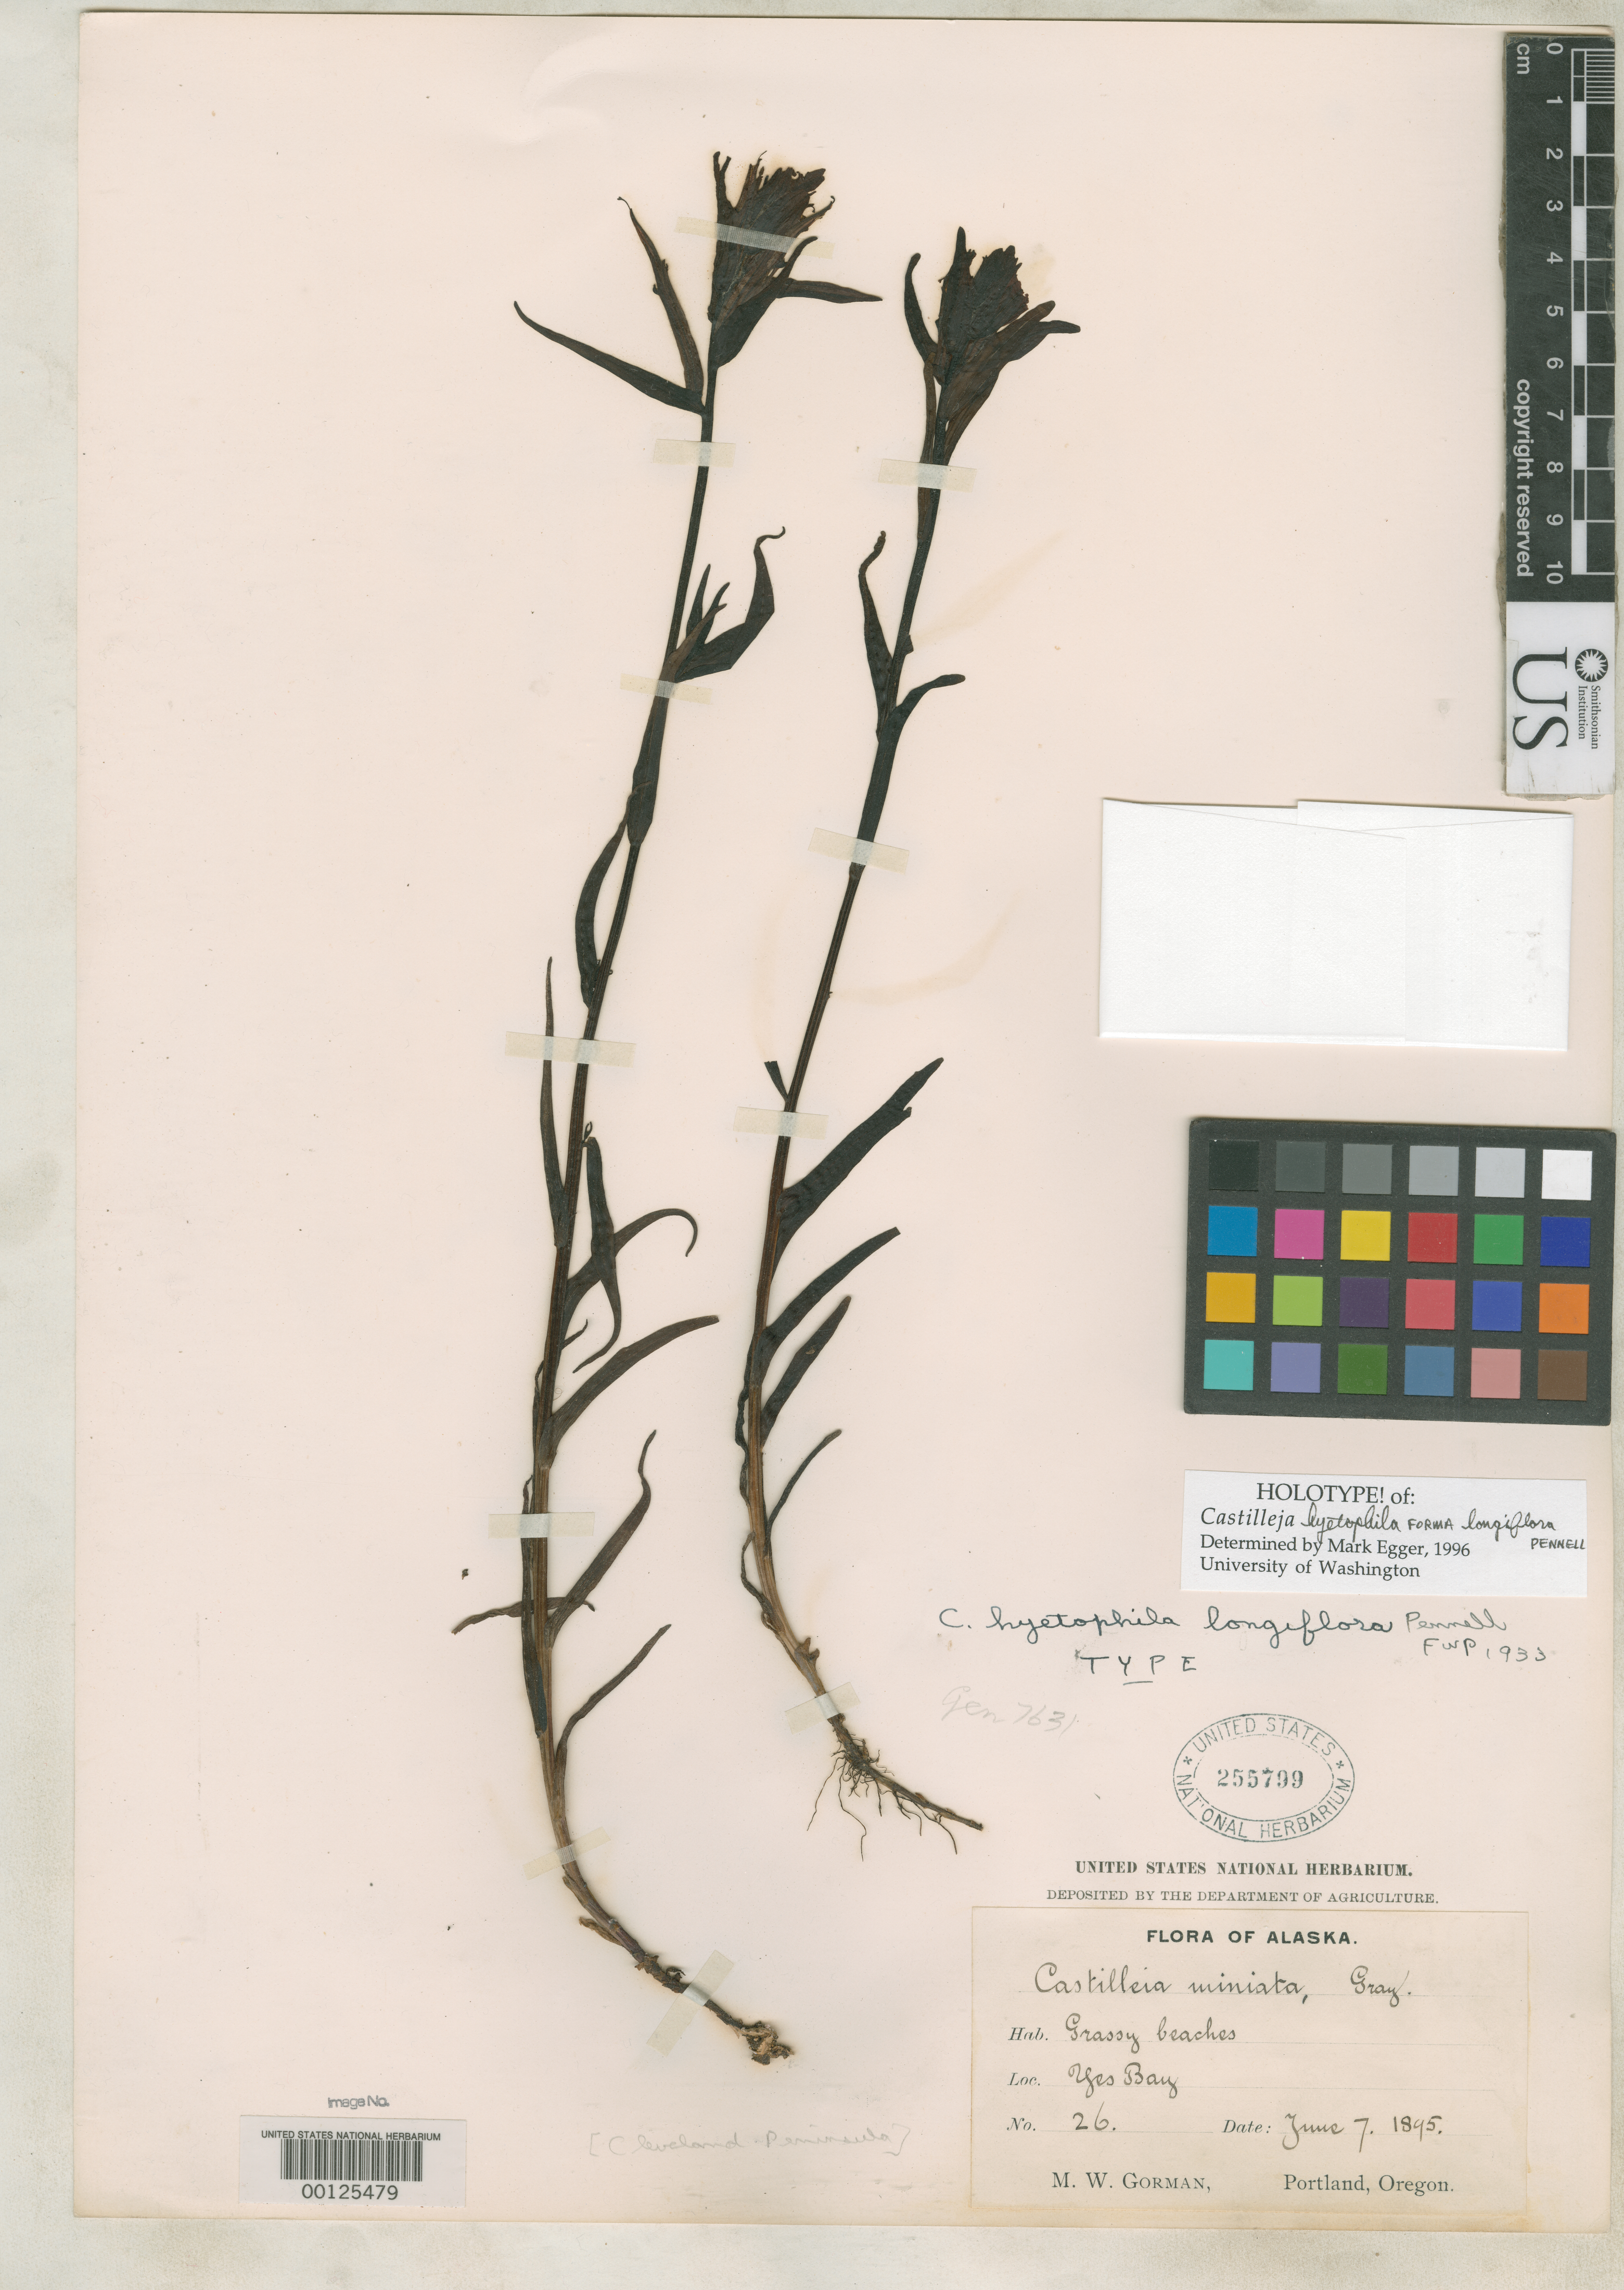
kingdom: Plantae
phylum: Tracheophyta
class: Magnoliopsida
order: Lamiales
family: Orobanchaceae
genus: Castilleja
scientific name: Castilleja hyetophila f. longiflora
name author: Pennell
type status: Holotype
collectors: M. W. Gorman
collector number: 26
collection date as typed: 07 Jun 1895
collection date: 1895-06-07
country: United States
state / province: Alaska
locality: Yes Bay.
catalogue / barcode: US 255799